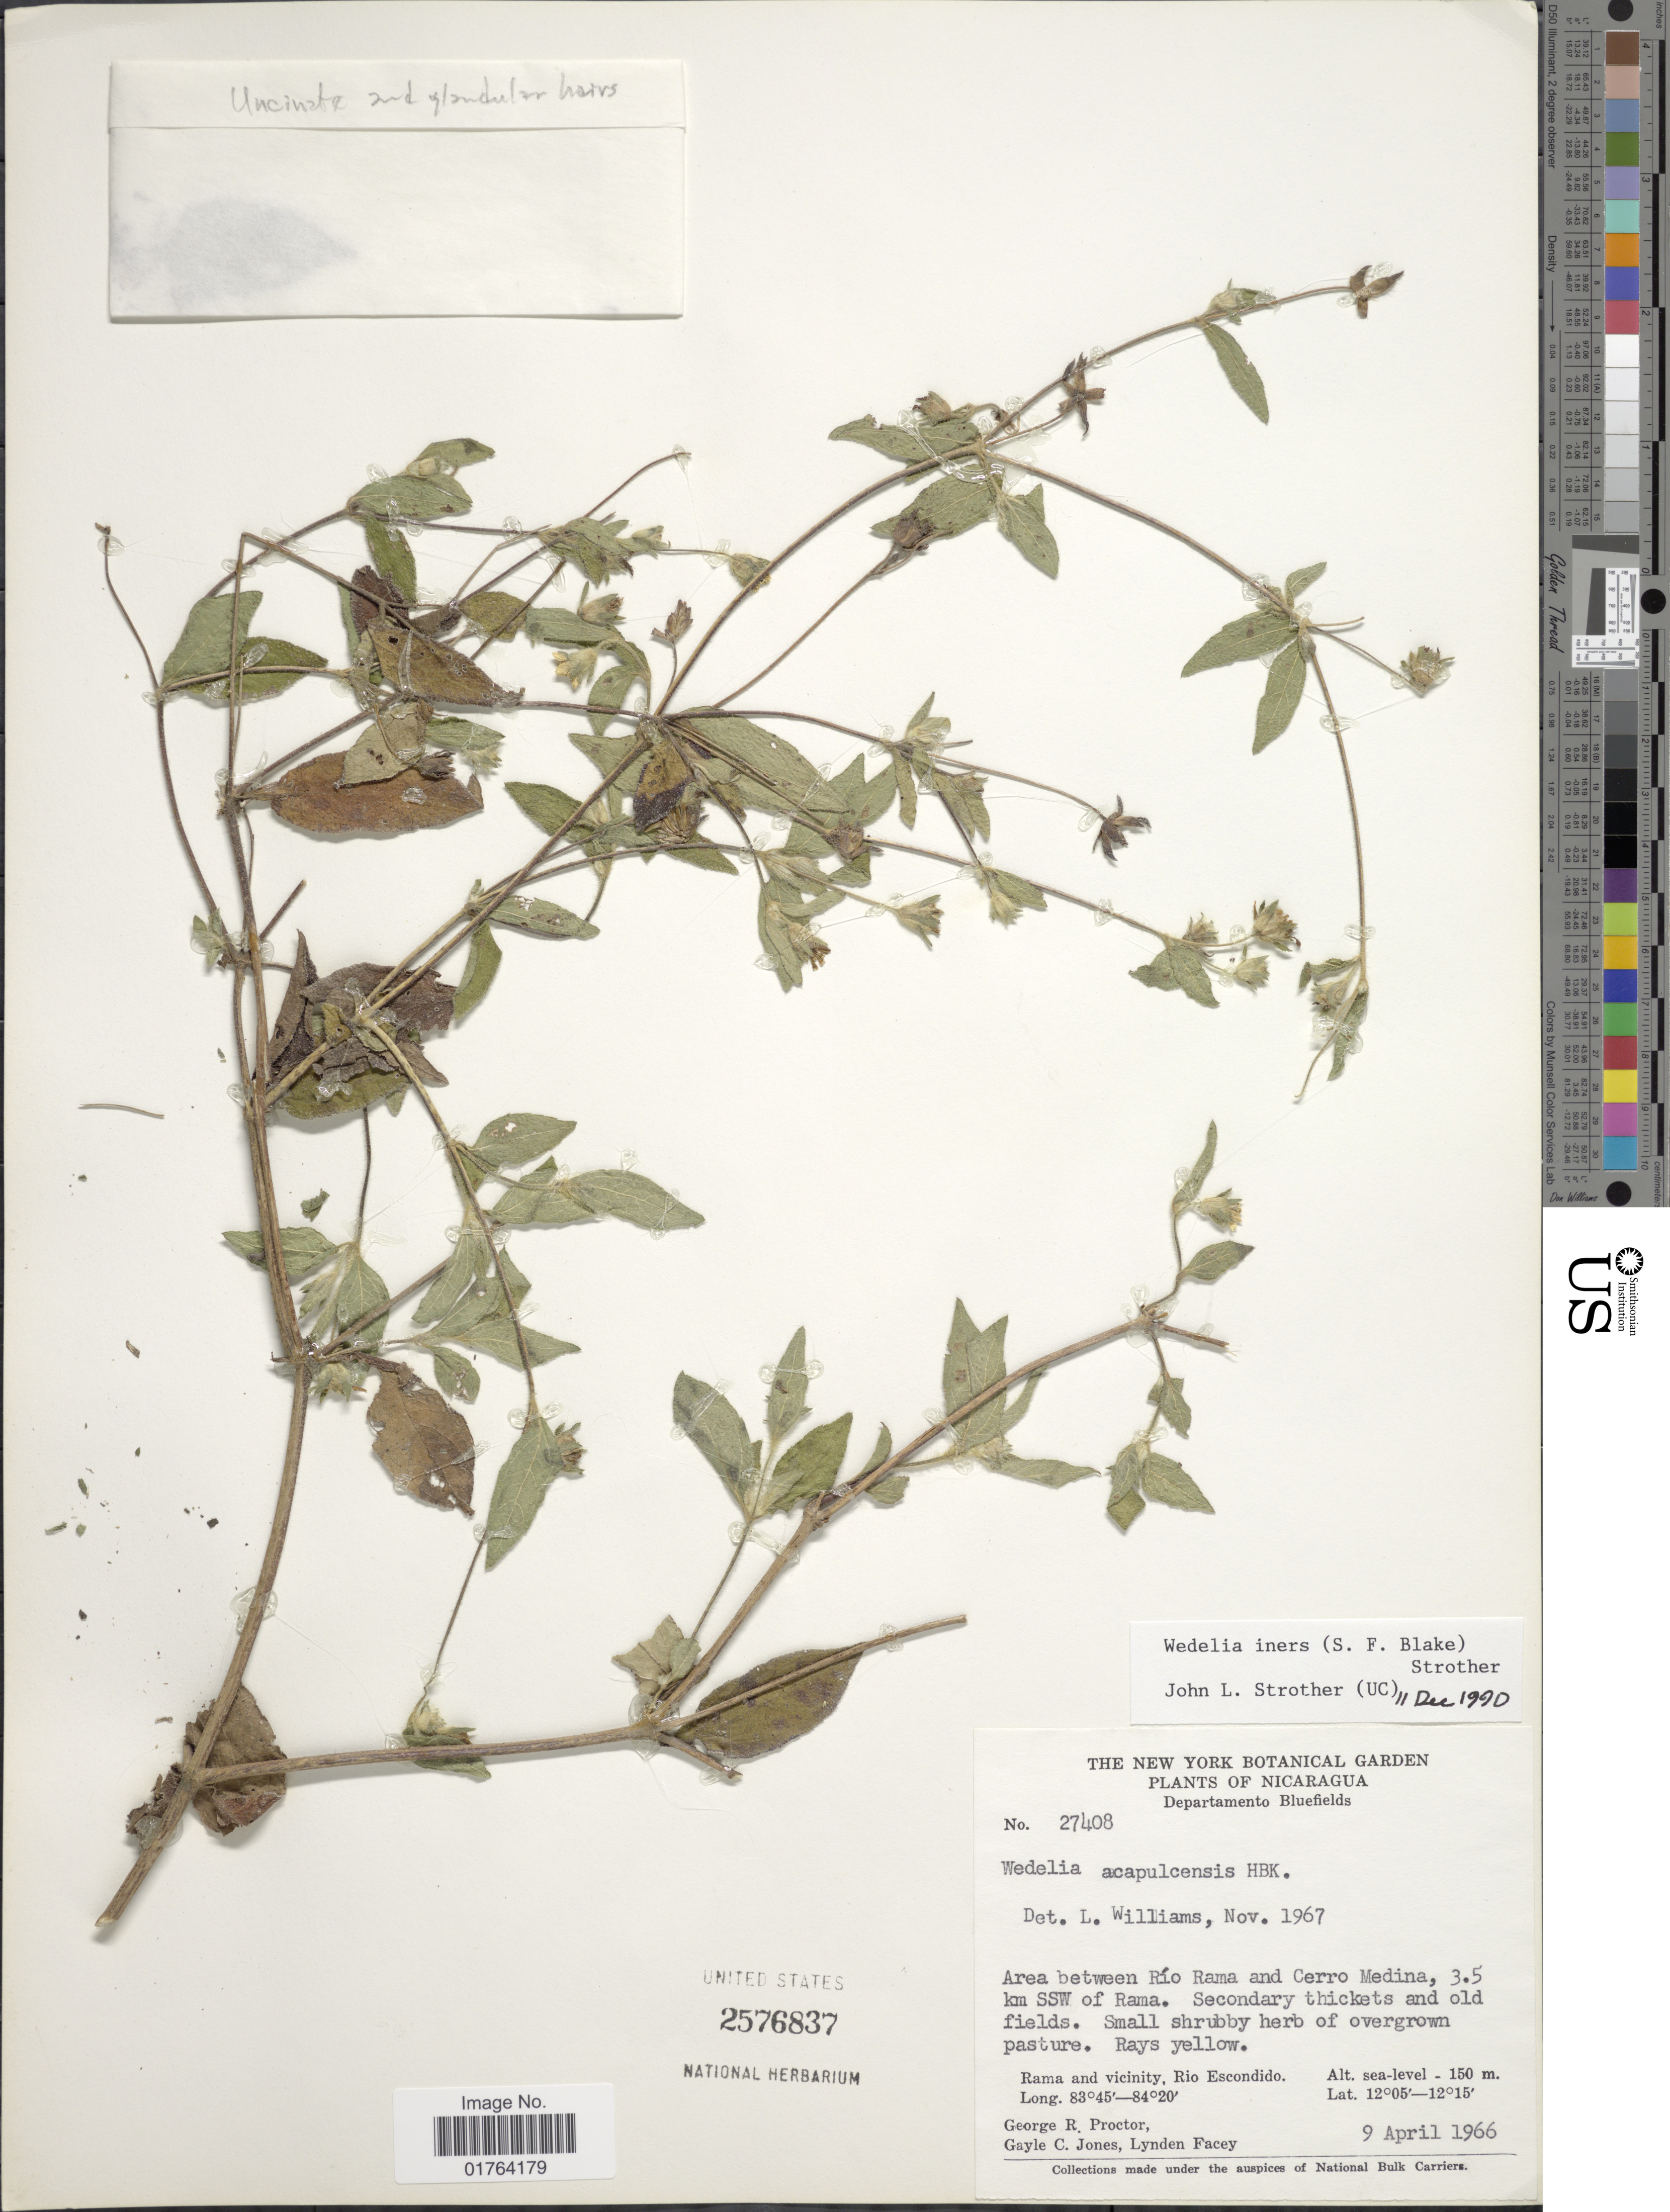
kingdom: Plantae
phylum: Tracheophyta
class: Magnoliopsida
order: Asterales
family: Asteraceae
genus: Wedelia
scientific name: Wedelia iners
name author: (S.F. Blake) Strother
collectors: G. Proctor, G. C. Jones & L. Facey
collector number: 27408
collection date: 1966-04-09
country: Nicaragua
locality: Departamento Buefields. Area etween Rio Rama and Cerro Medina, 3.5 km SSW of Rama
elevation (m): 150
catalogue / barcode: US 2576837